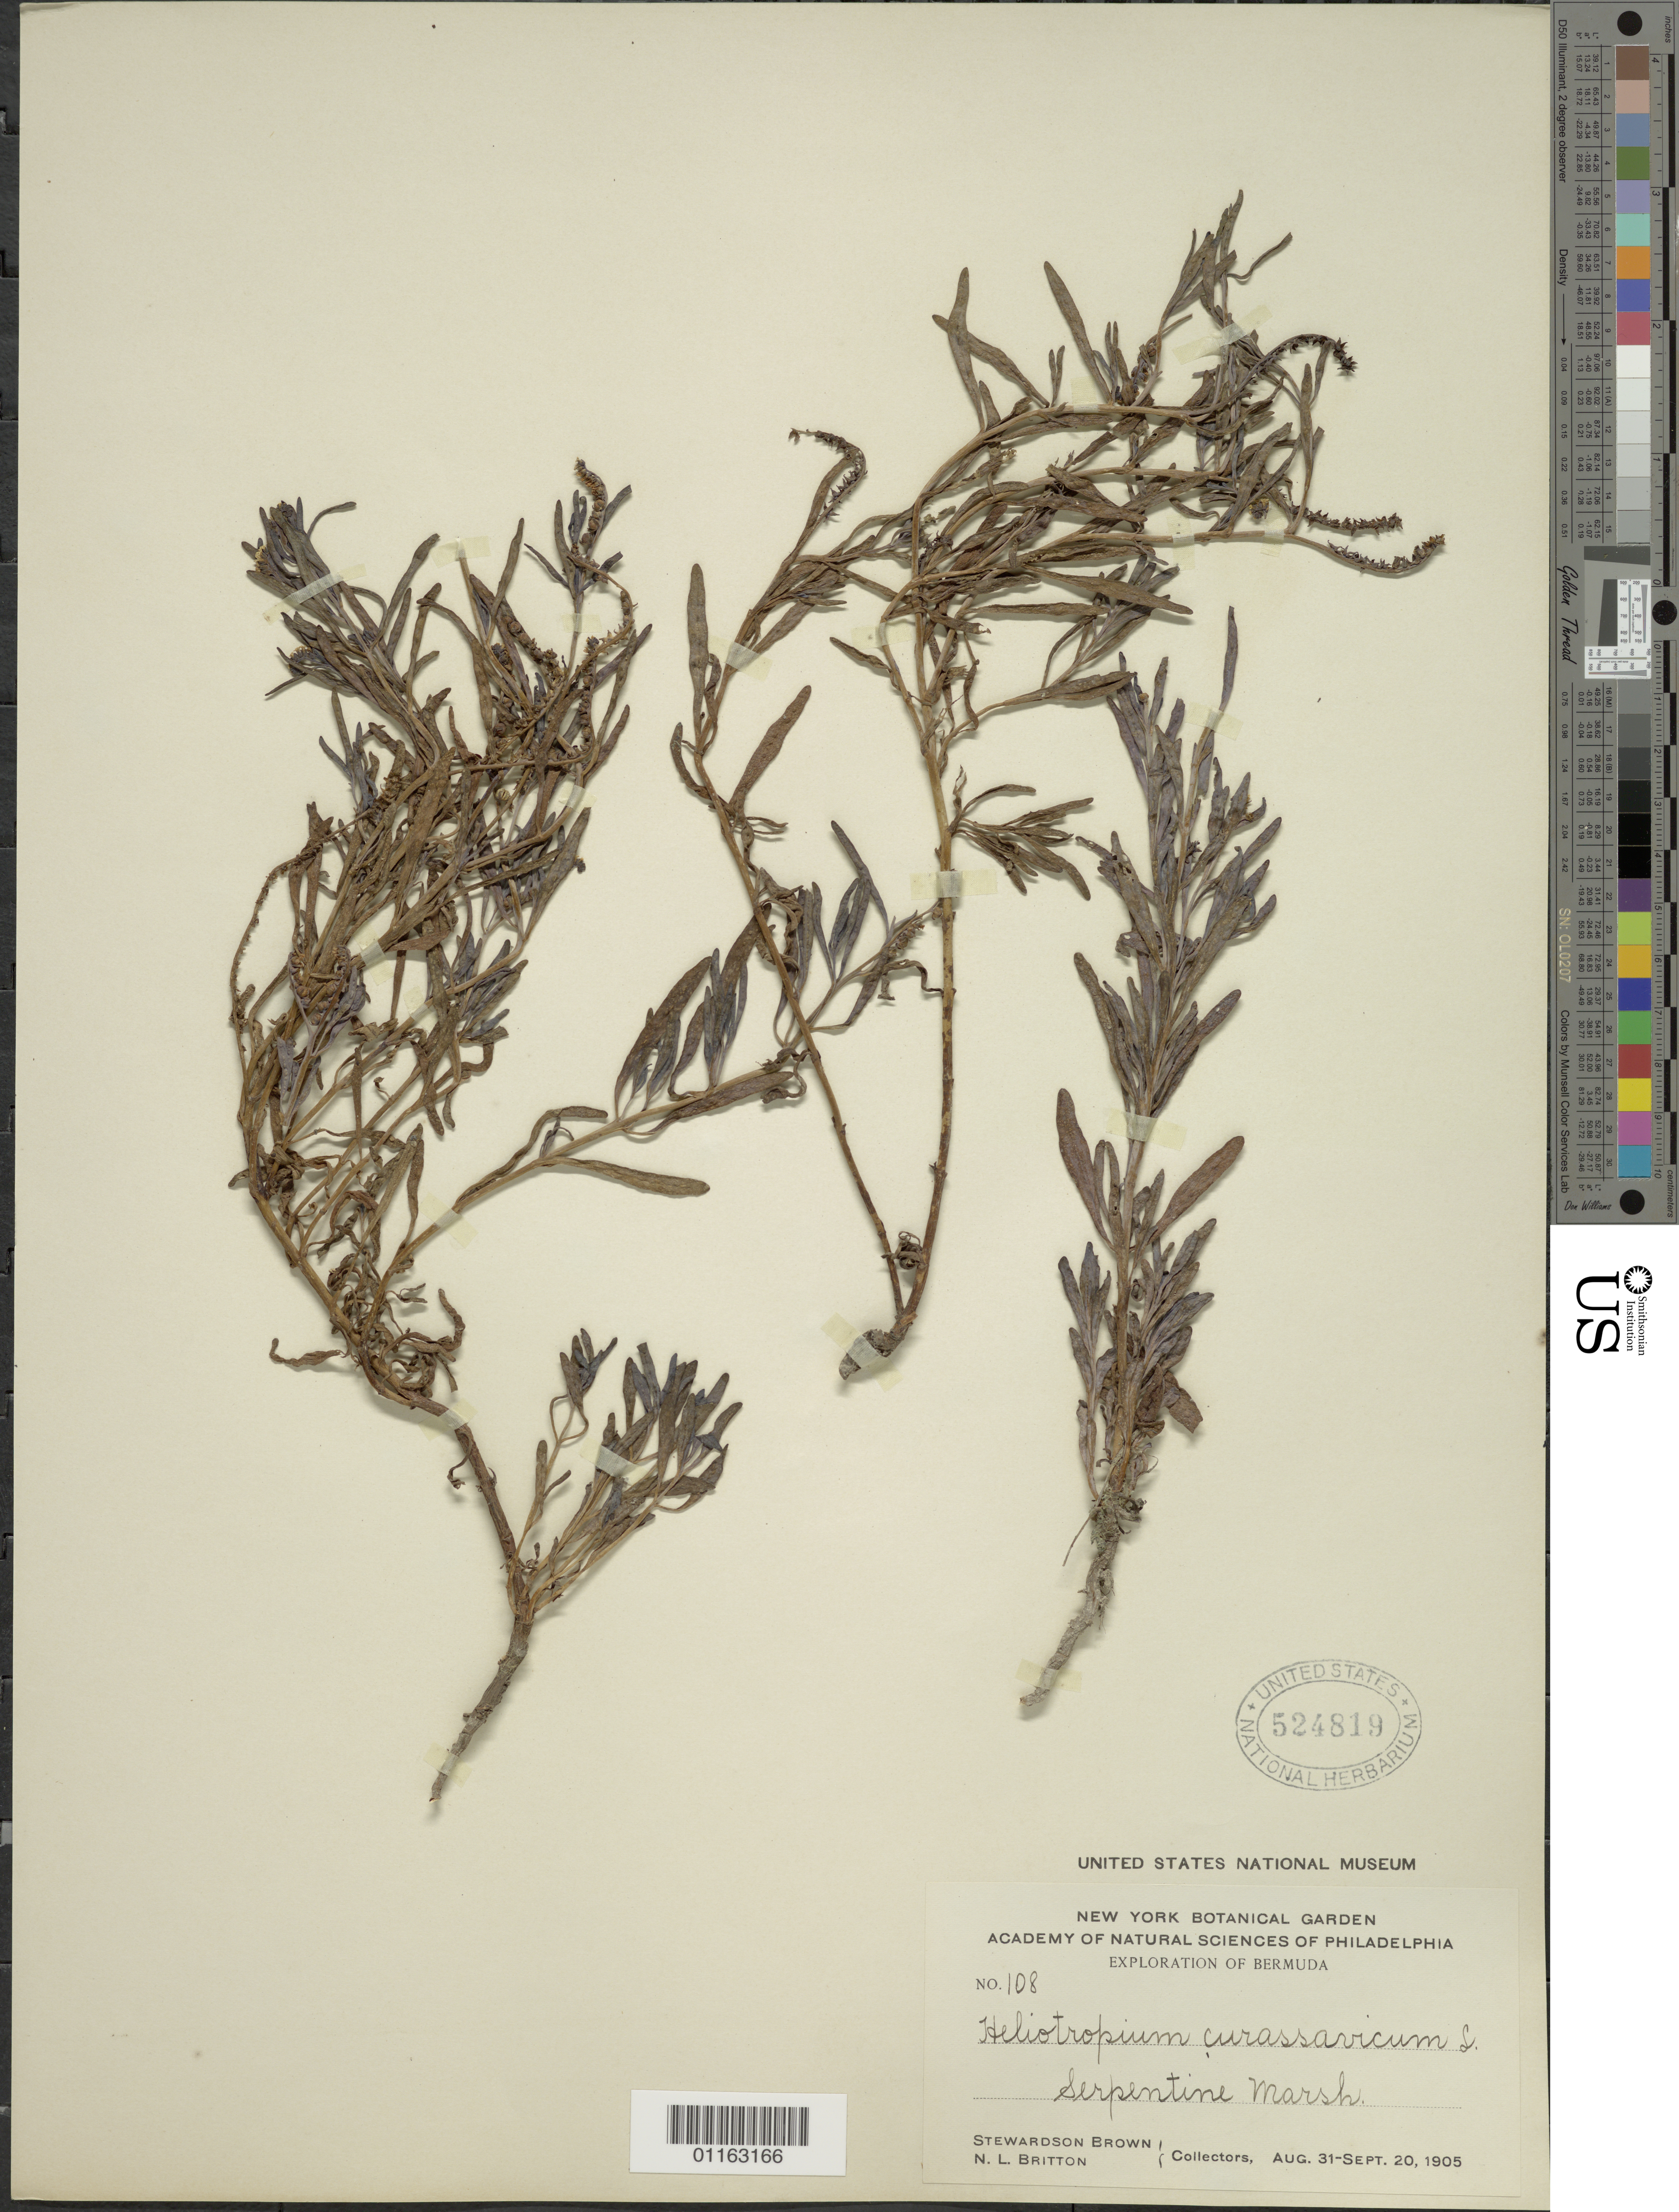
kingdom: Plantae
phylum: Tracheophyta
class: Magnoliopsida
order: Boraginales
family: Heliotropiaceae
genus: Heliotropium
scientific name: Heliotropium curassavicum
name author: L.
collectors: S. Brown & N. Britton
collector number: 108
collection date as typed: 31 Aug 1905 to 20 Sep 1905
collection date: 1905-08-31/1905-09-20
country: Bermuda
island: Bermuda I.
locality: Serpentine Marsh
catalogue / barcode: US 524819